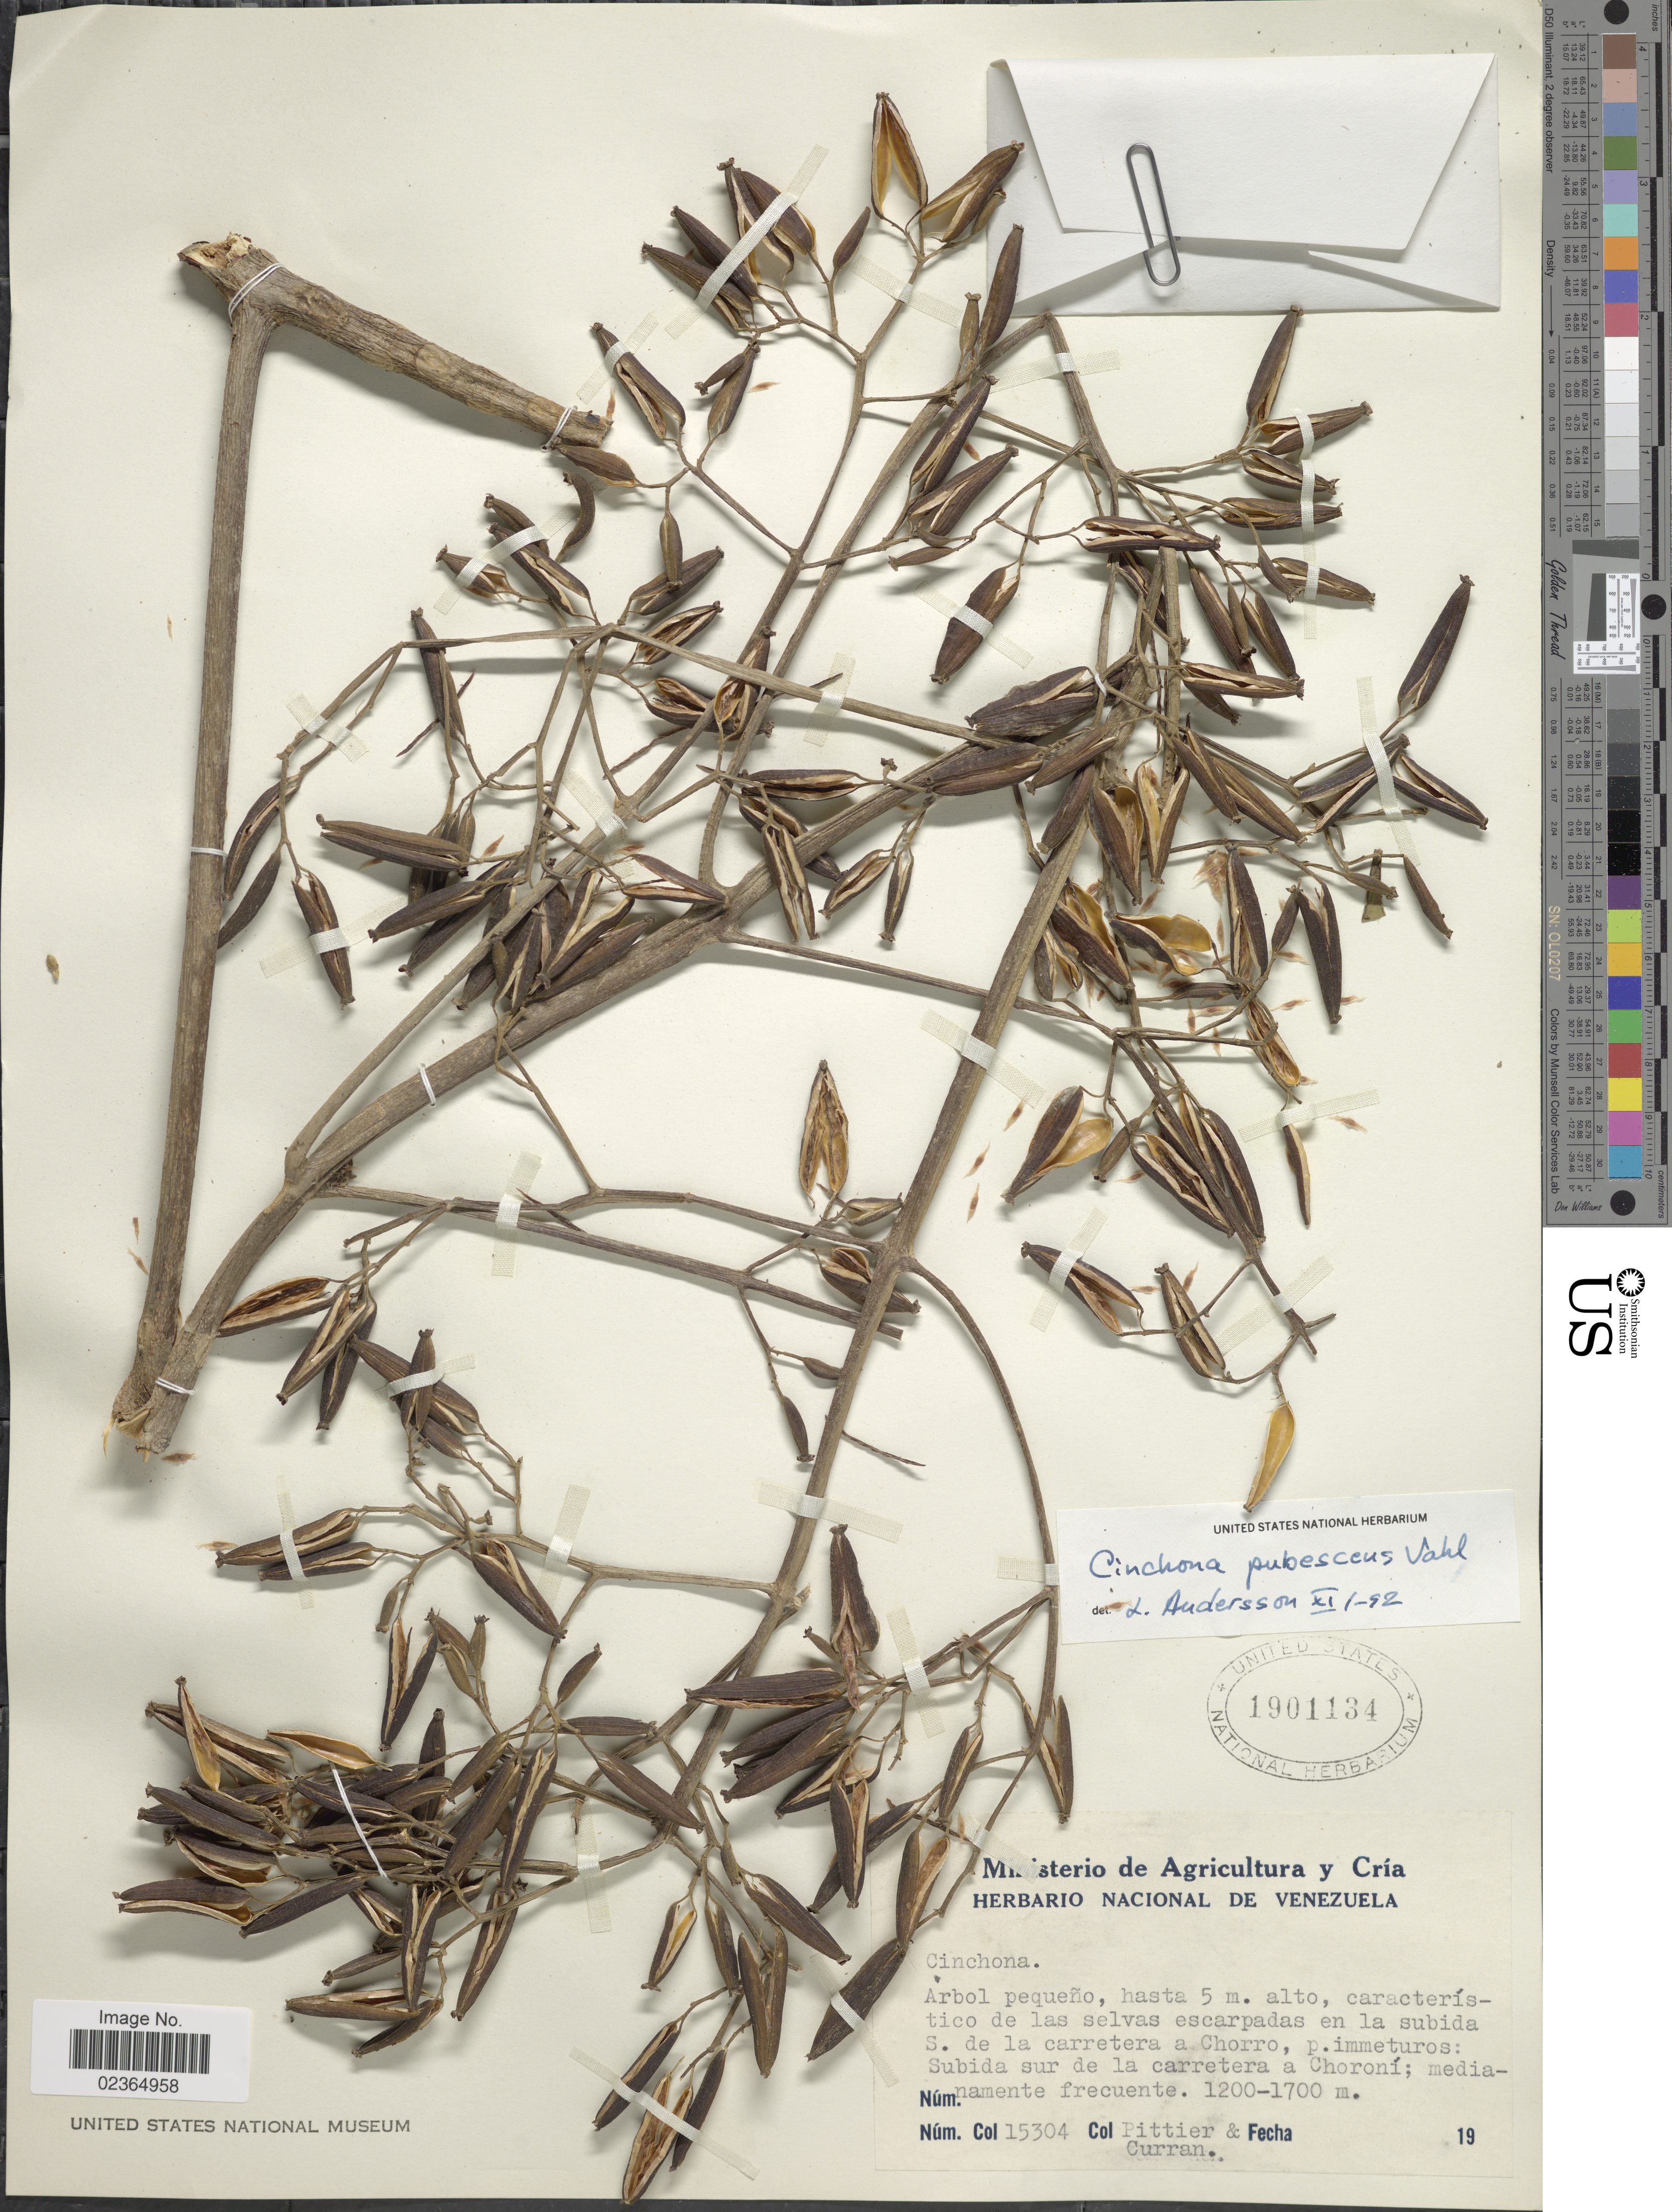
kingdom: Plantae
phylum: Tracheophyta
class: Magnoliopsida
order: Gentianales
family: Rubiaceae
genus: Cinchona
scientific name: Cinchona pubescens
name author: Vahl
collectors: Pittier, -- & -- Curran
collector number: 15304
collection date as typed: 19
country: Venezuela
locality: Subida sur de la carretera a Choroní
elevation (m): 1200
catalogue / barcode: US 1901134